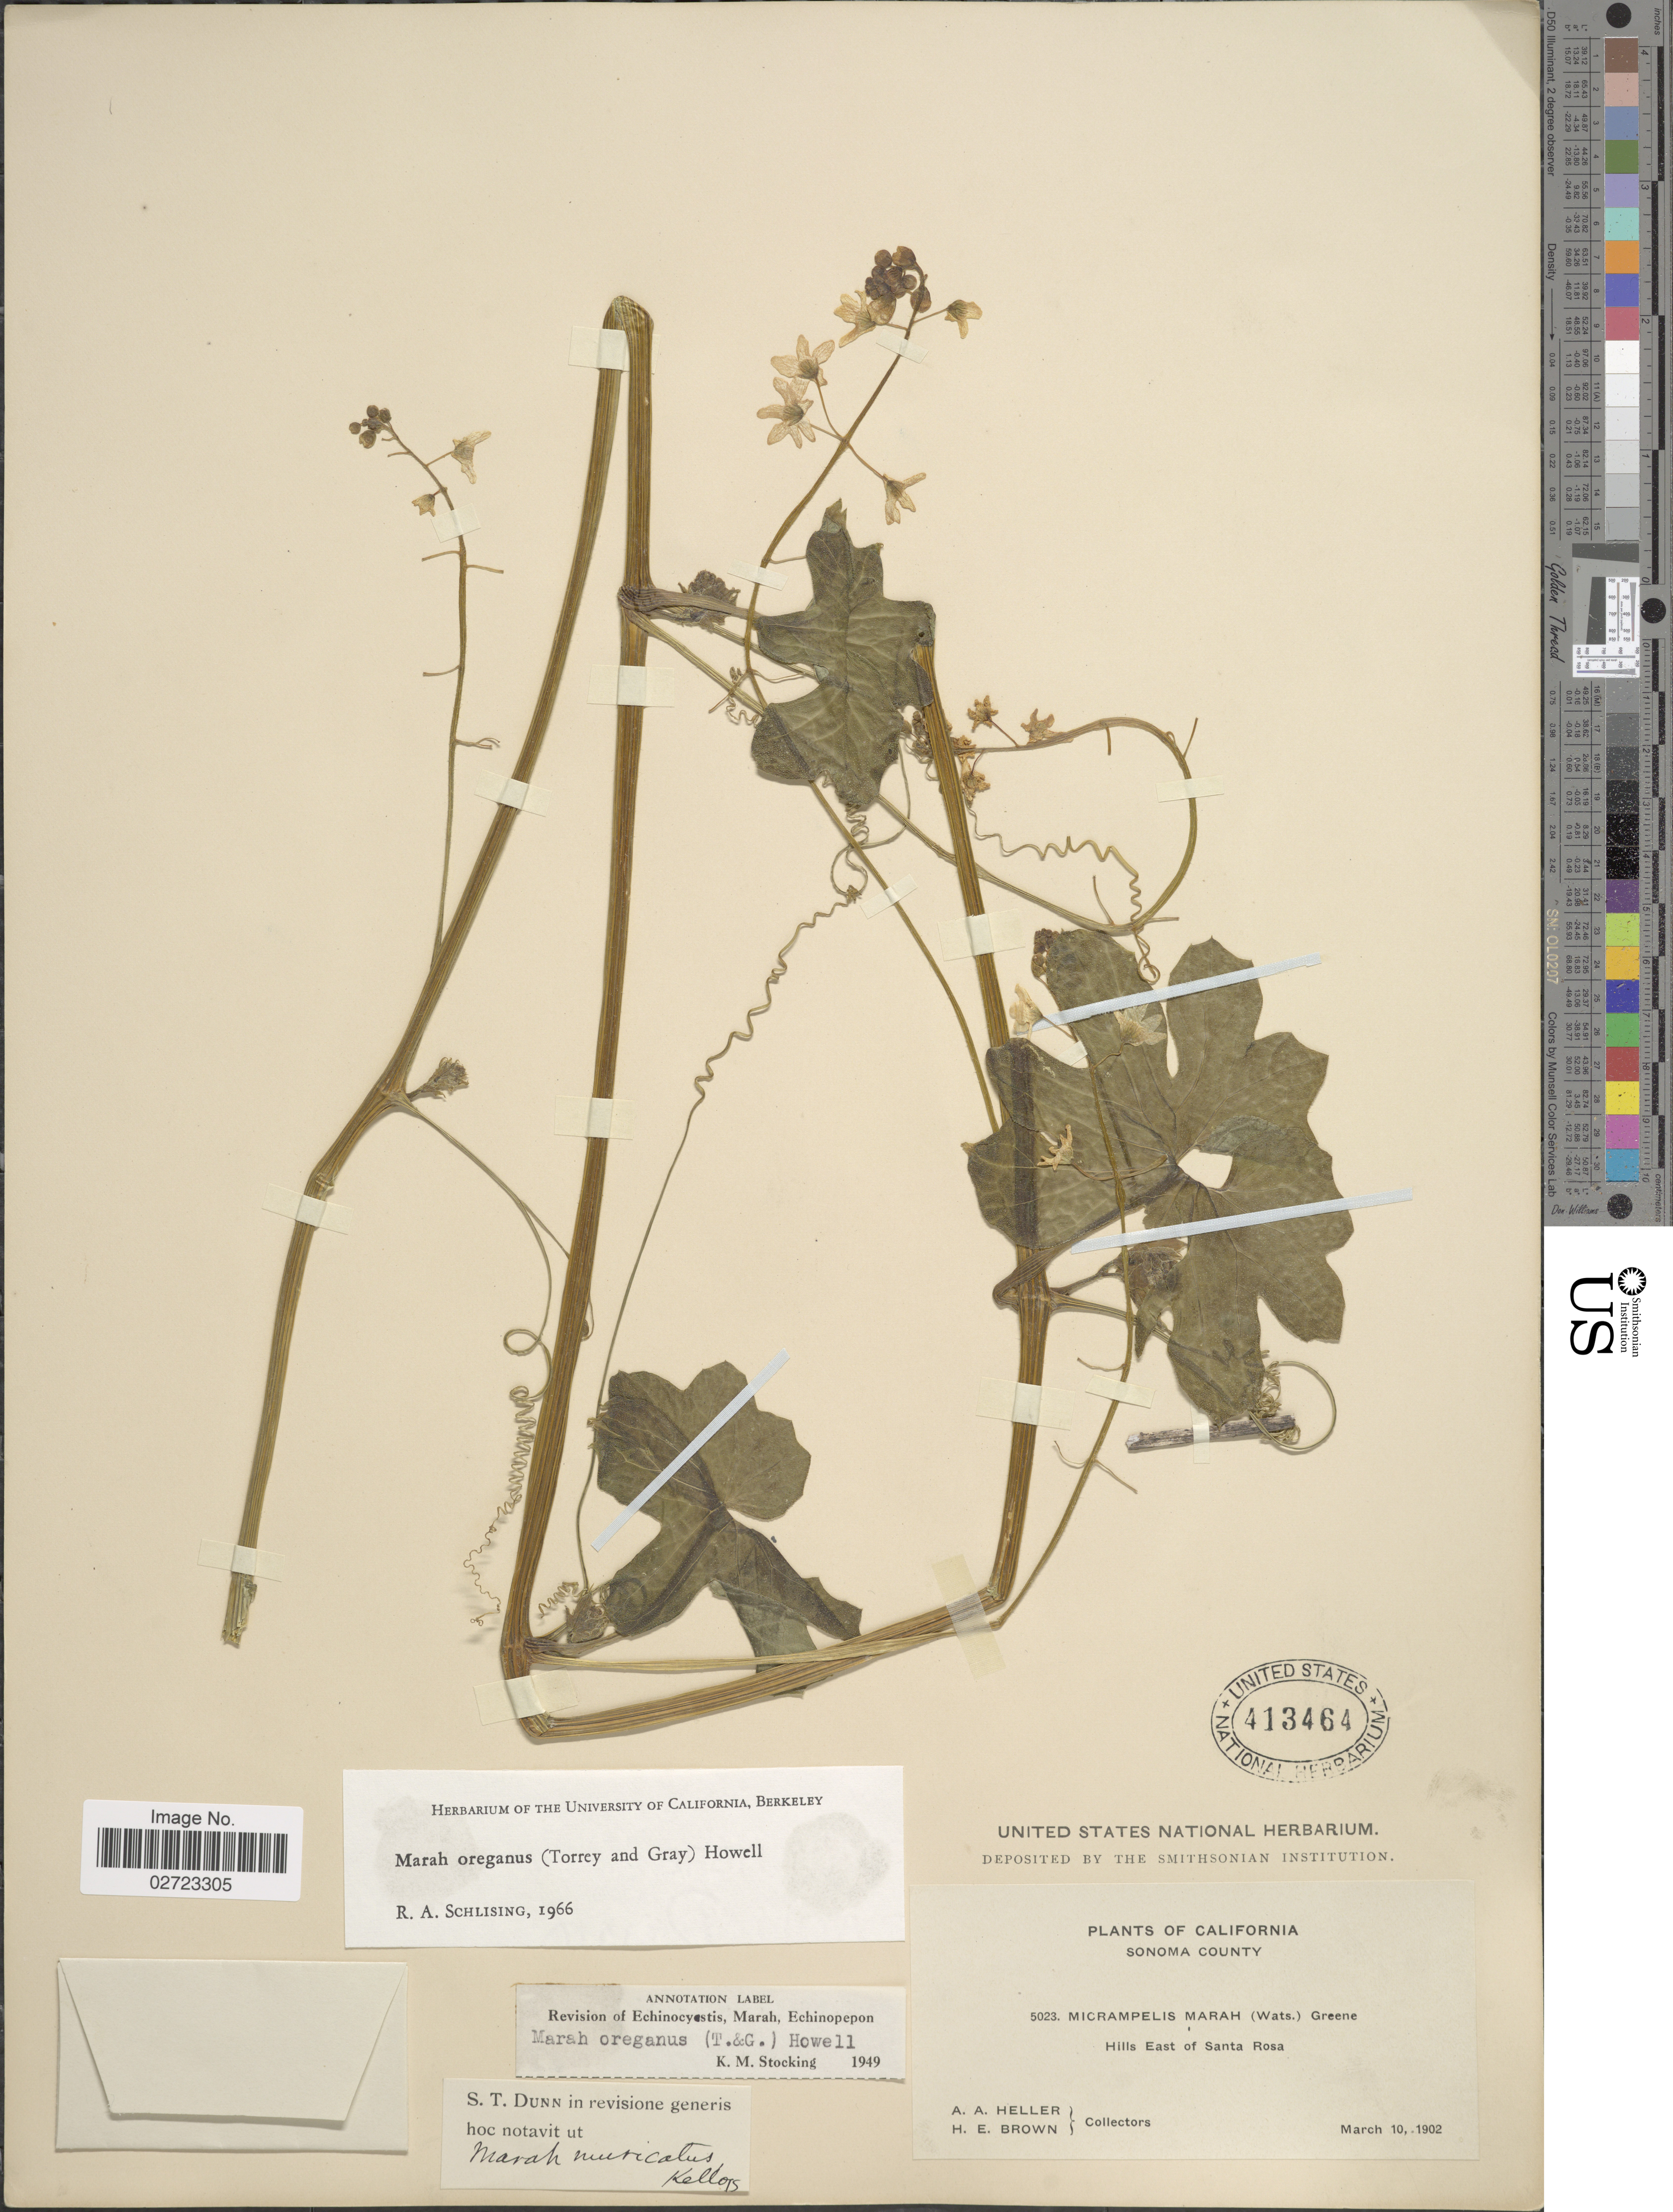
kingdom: Plantae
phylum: Tracheophyta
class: Magnoliopsida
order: Cucurbitales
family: Cucurbitaceae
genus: Marah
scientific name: Marah oregana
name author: (Torr. & A. Gray) Howell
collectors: A. A. Heller & H. E. Brown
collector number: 5023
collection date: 1902-03-10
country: United States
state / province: California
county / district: Sonoma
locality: Sonoma County, Hills East of Santa Rosa.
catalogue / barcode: US 413464